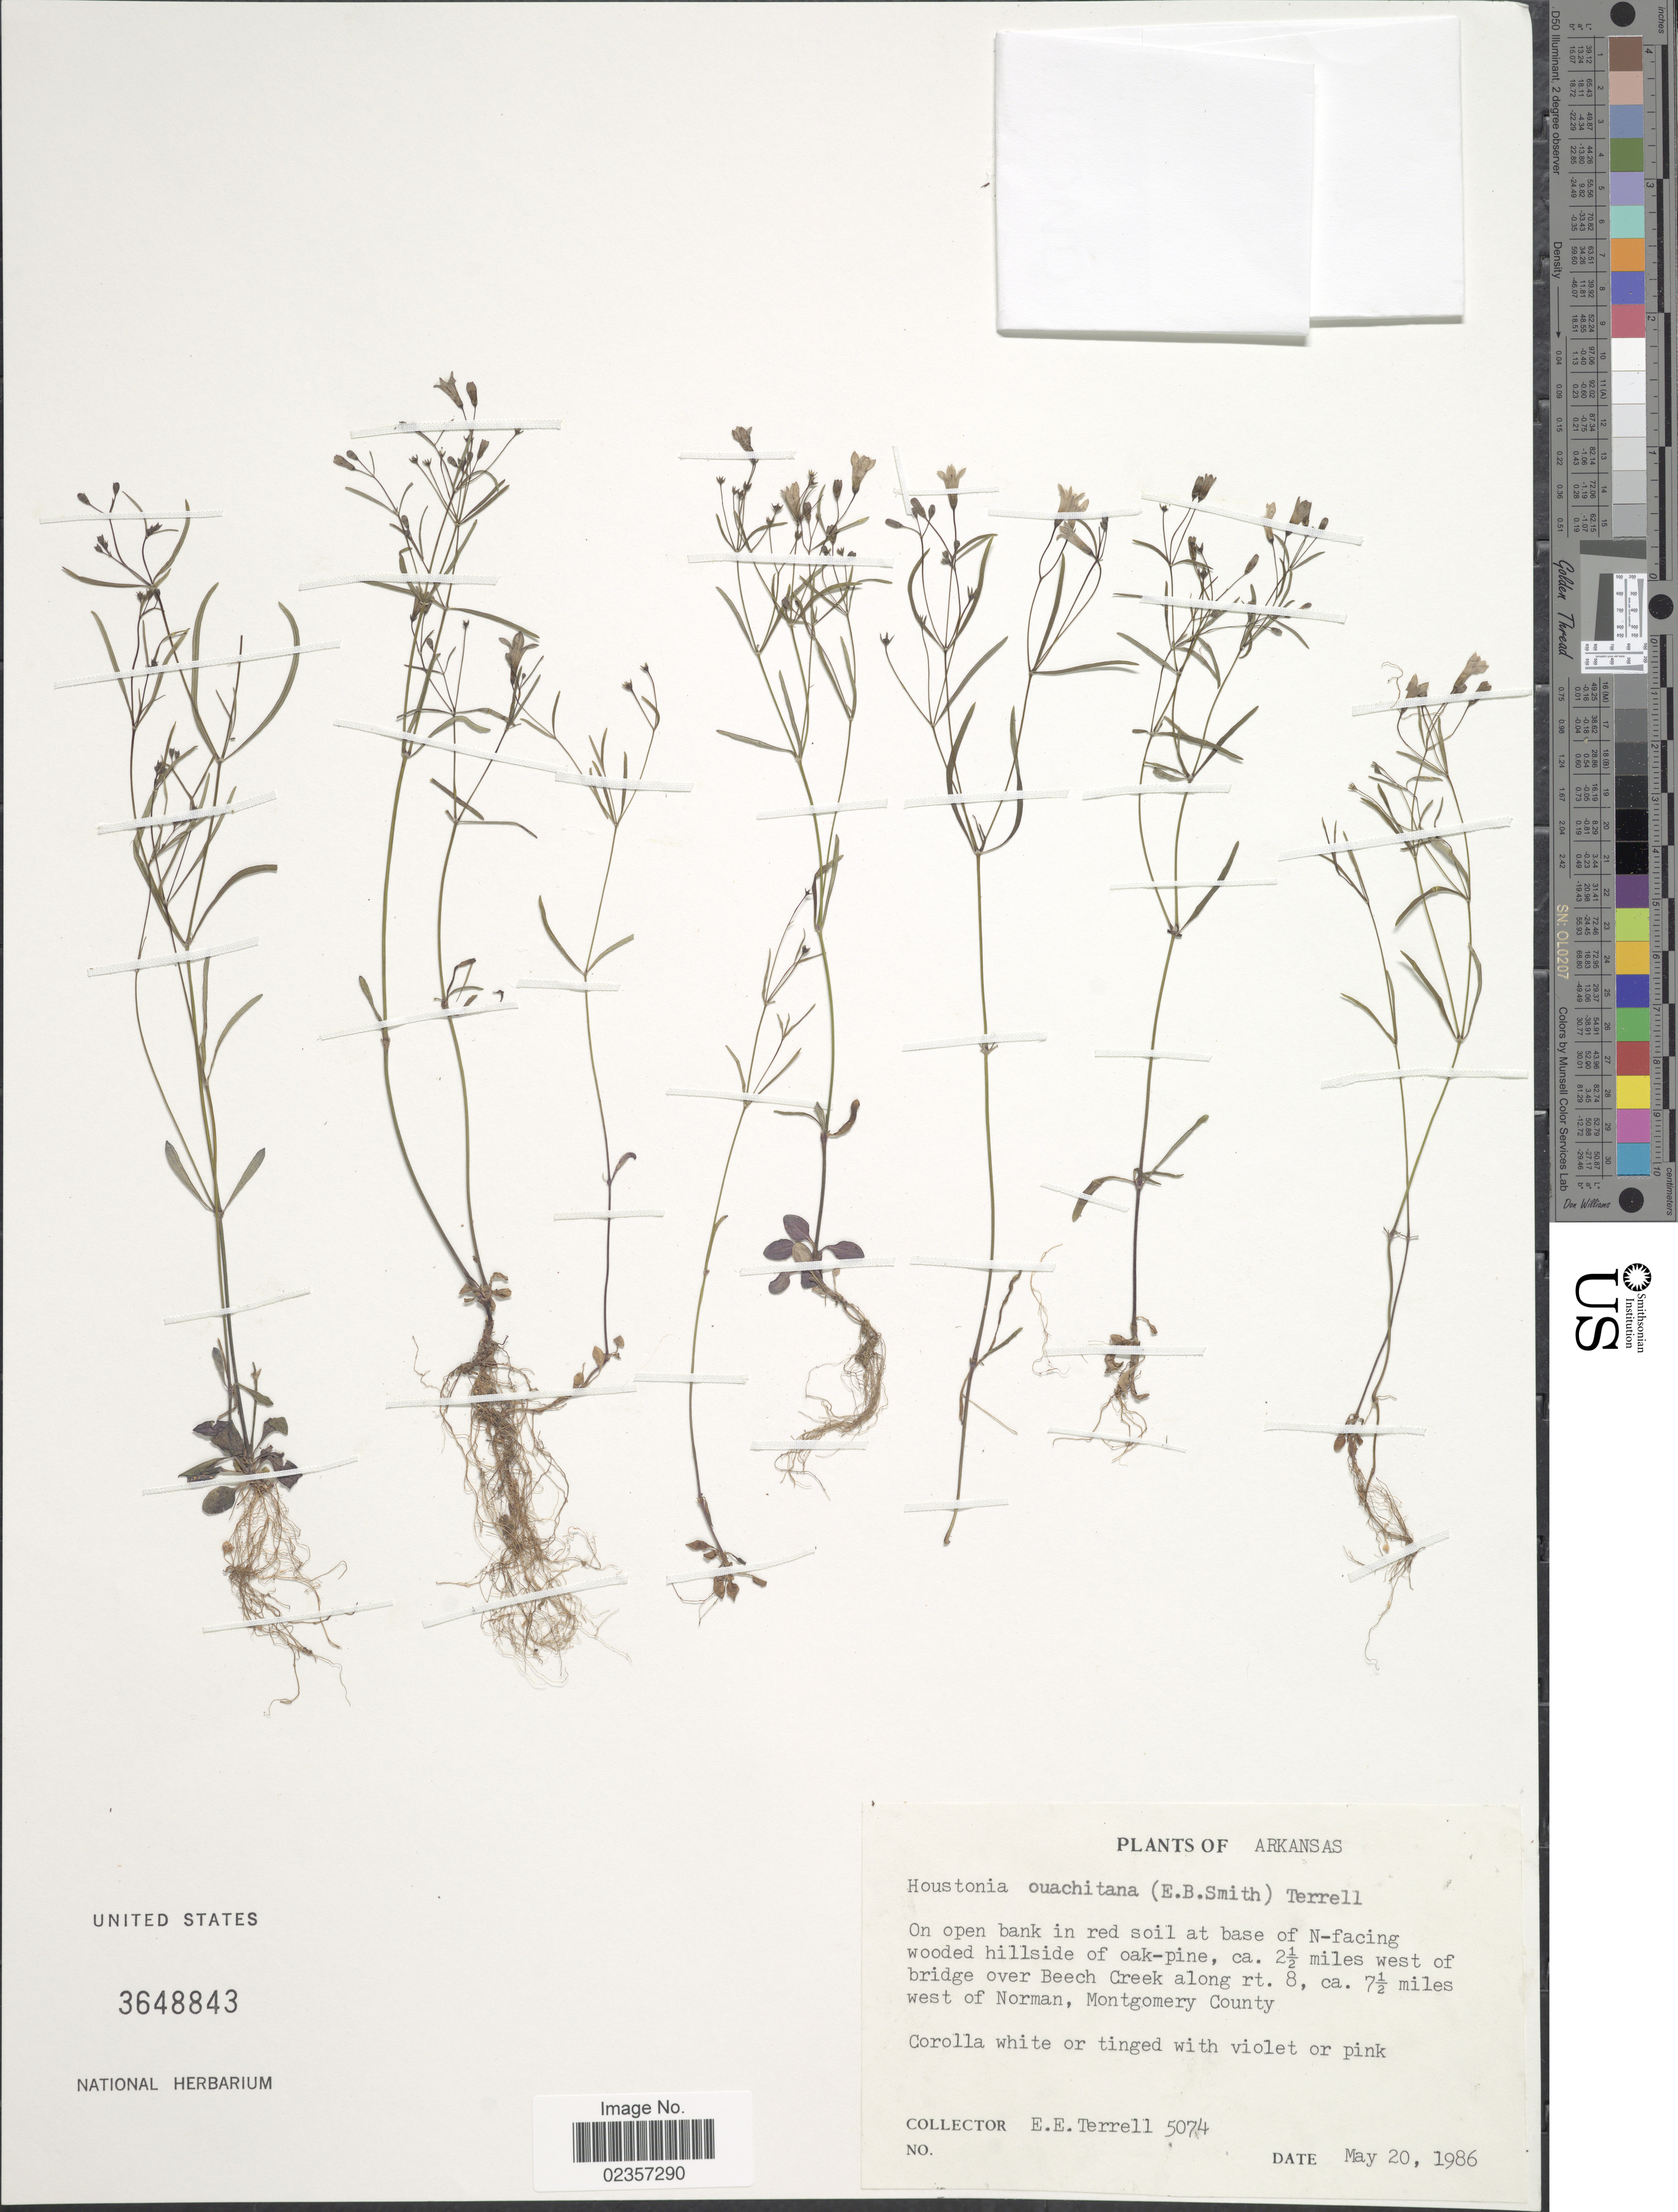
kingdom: Plantae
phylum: Tracheophyta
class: Magnoliopsida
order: Gentianales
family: Rubiaceae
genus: Houstonia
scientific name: Houstonia ouachitana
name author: (E.B. Sm.) Terrell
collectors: E. E. Terrell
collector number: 5074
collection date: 1986-05-20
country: United States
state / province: Arkansas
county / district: Montgomery County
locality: On open bank in red soil at base of N-facing wooded hillside of oak- pine, ca. 2½ miles west of bridge over Beech Creek along rt. 8, ca 7½ miles west of Norman,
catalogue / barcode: US 3648843